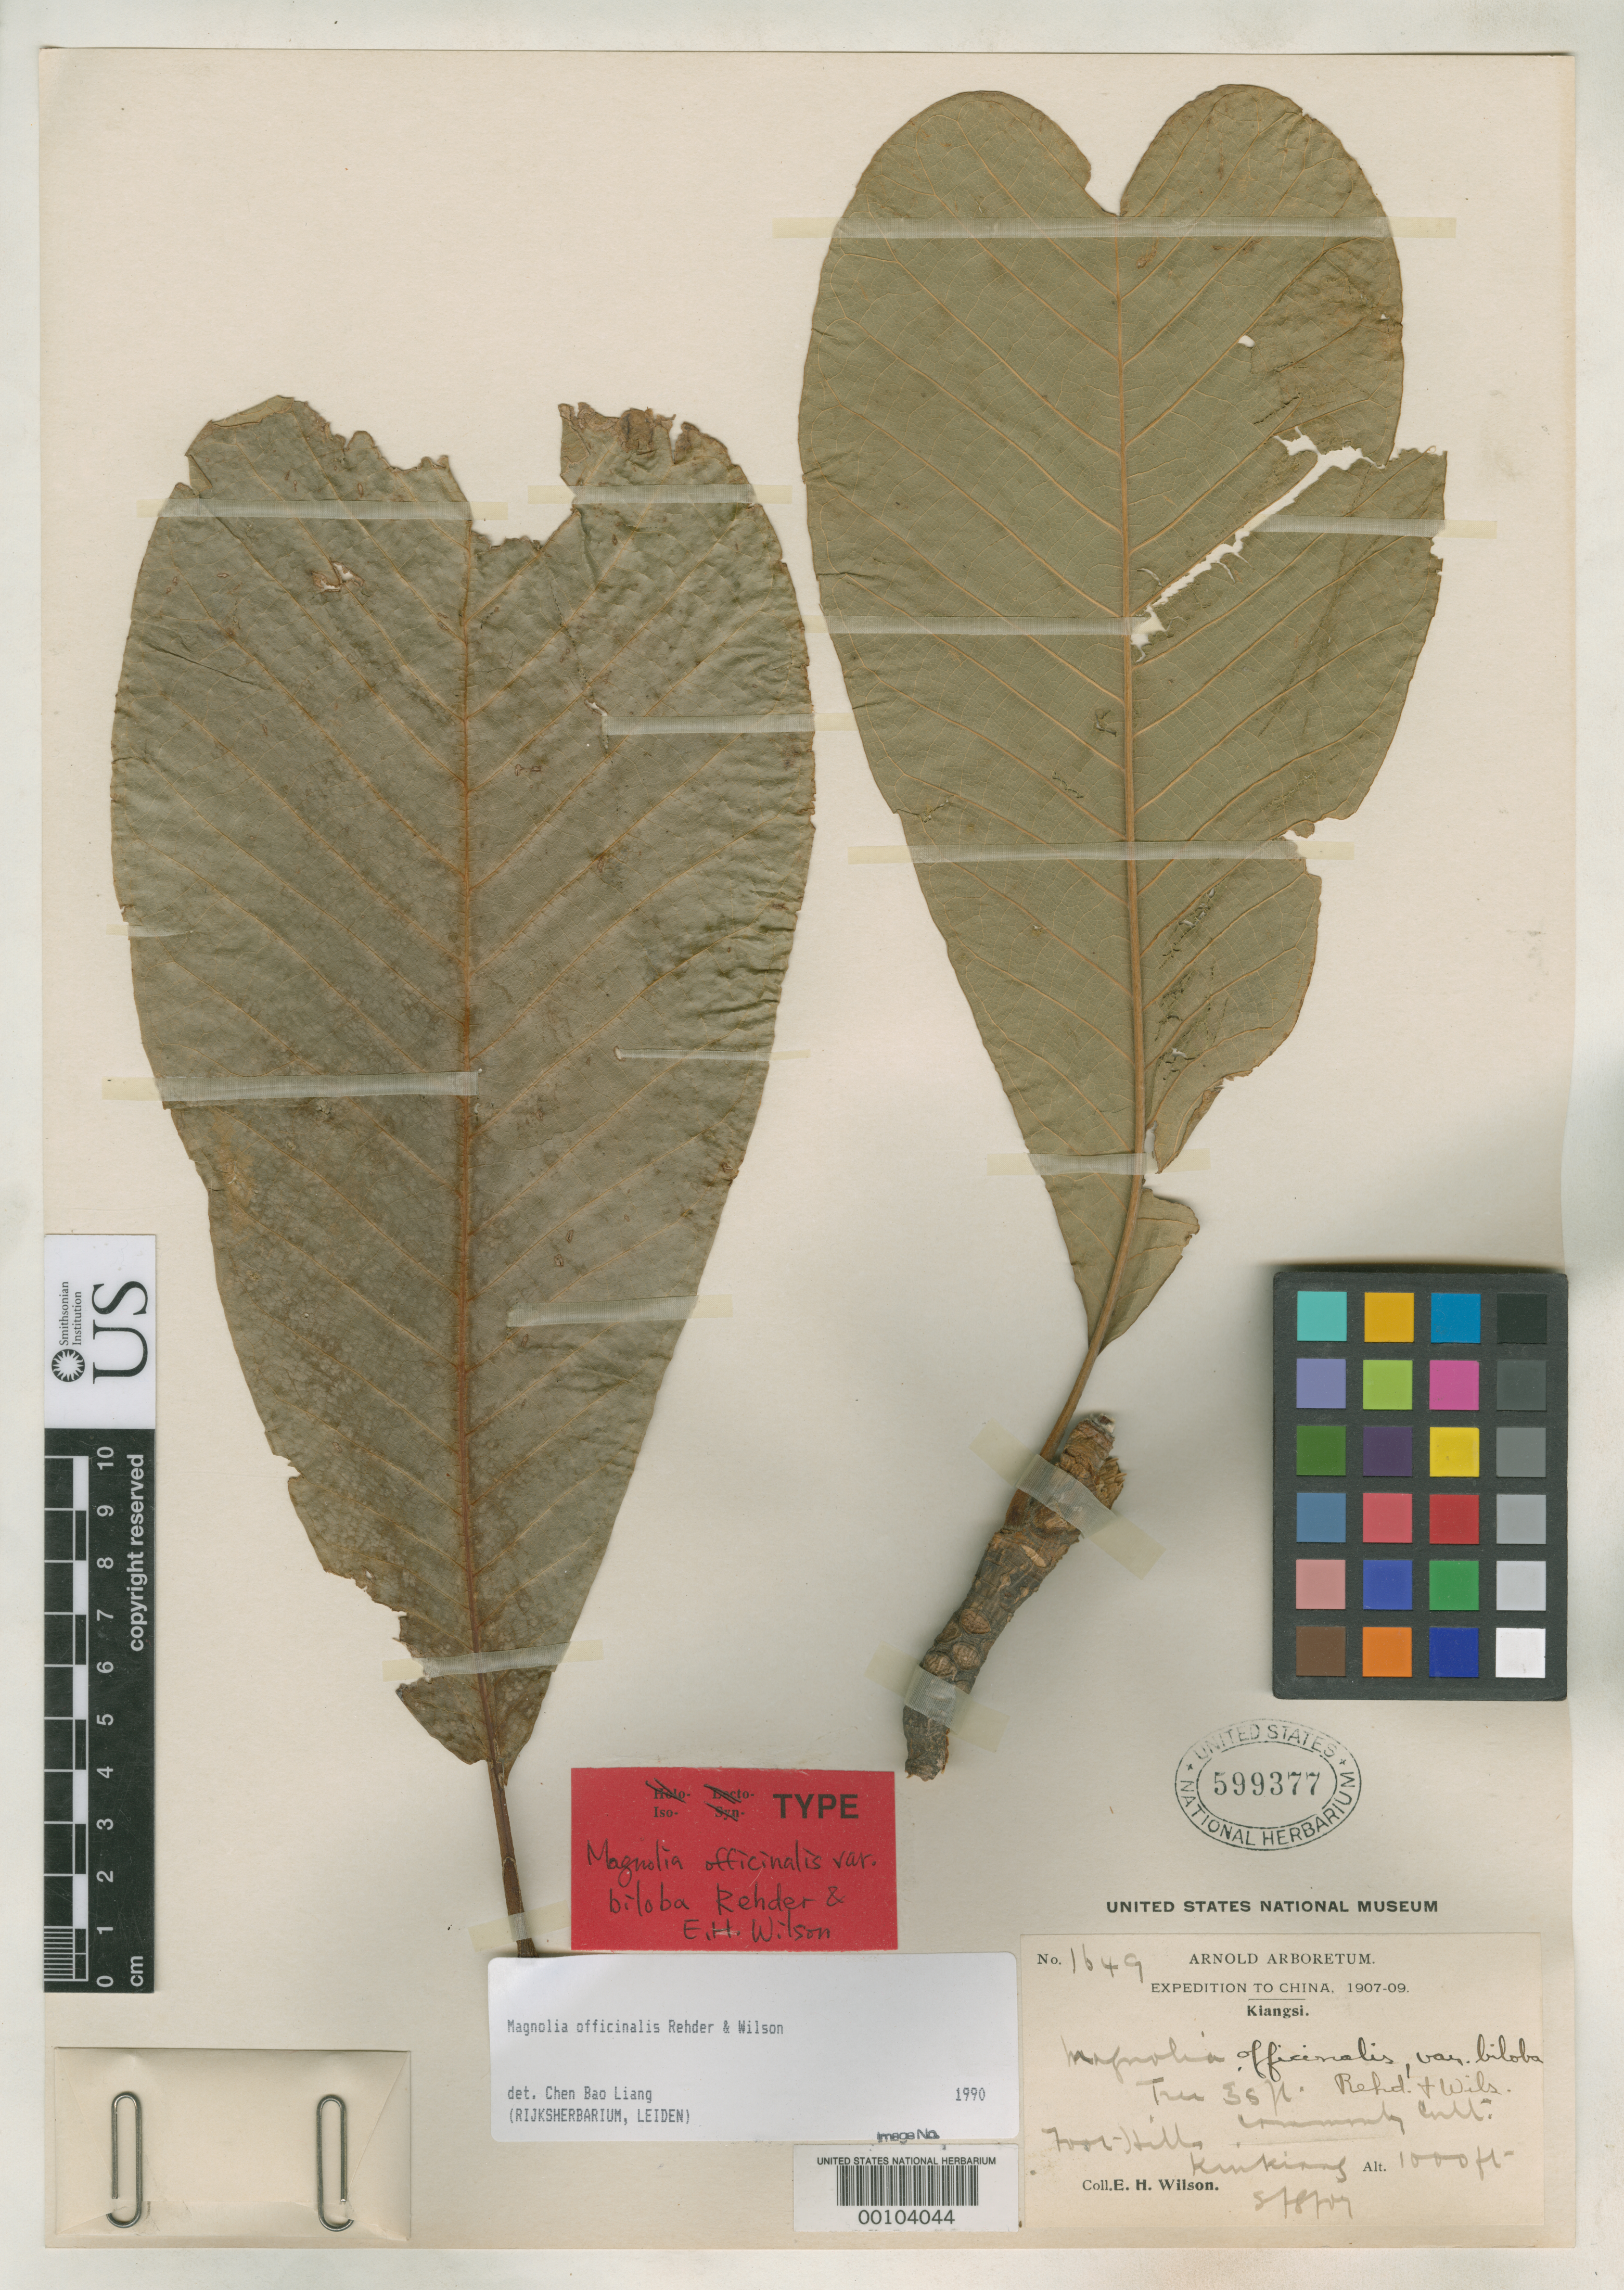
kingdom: Plantae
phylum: Tracheophyta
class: Magnoliopsida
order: Magnoliales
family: Magnoliaceae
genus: Magnolia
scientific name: Magnolia officinalis var. biloba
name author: Rehder & E.H. Wilson in Sarg.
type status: Isotype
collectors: E. H. Wilson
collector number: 1649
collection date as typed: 02 Aug 1907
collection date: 1907-08-02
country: China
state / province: Jiangxi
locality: Kiukiang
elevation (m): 300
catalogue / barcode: US 599377